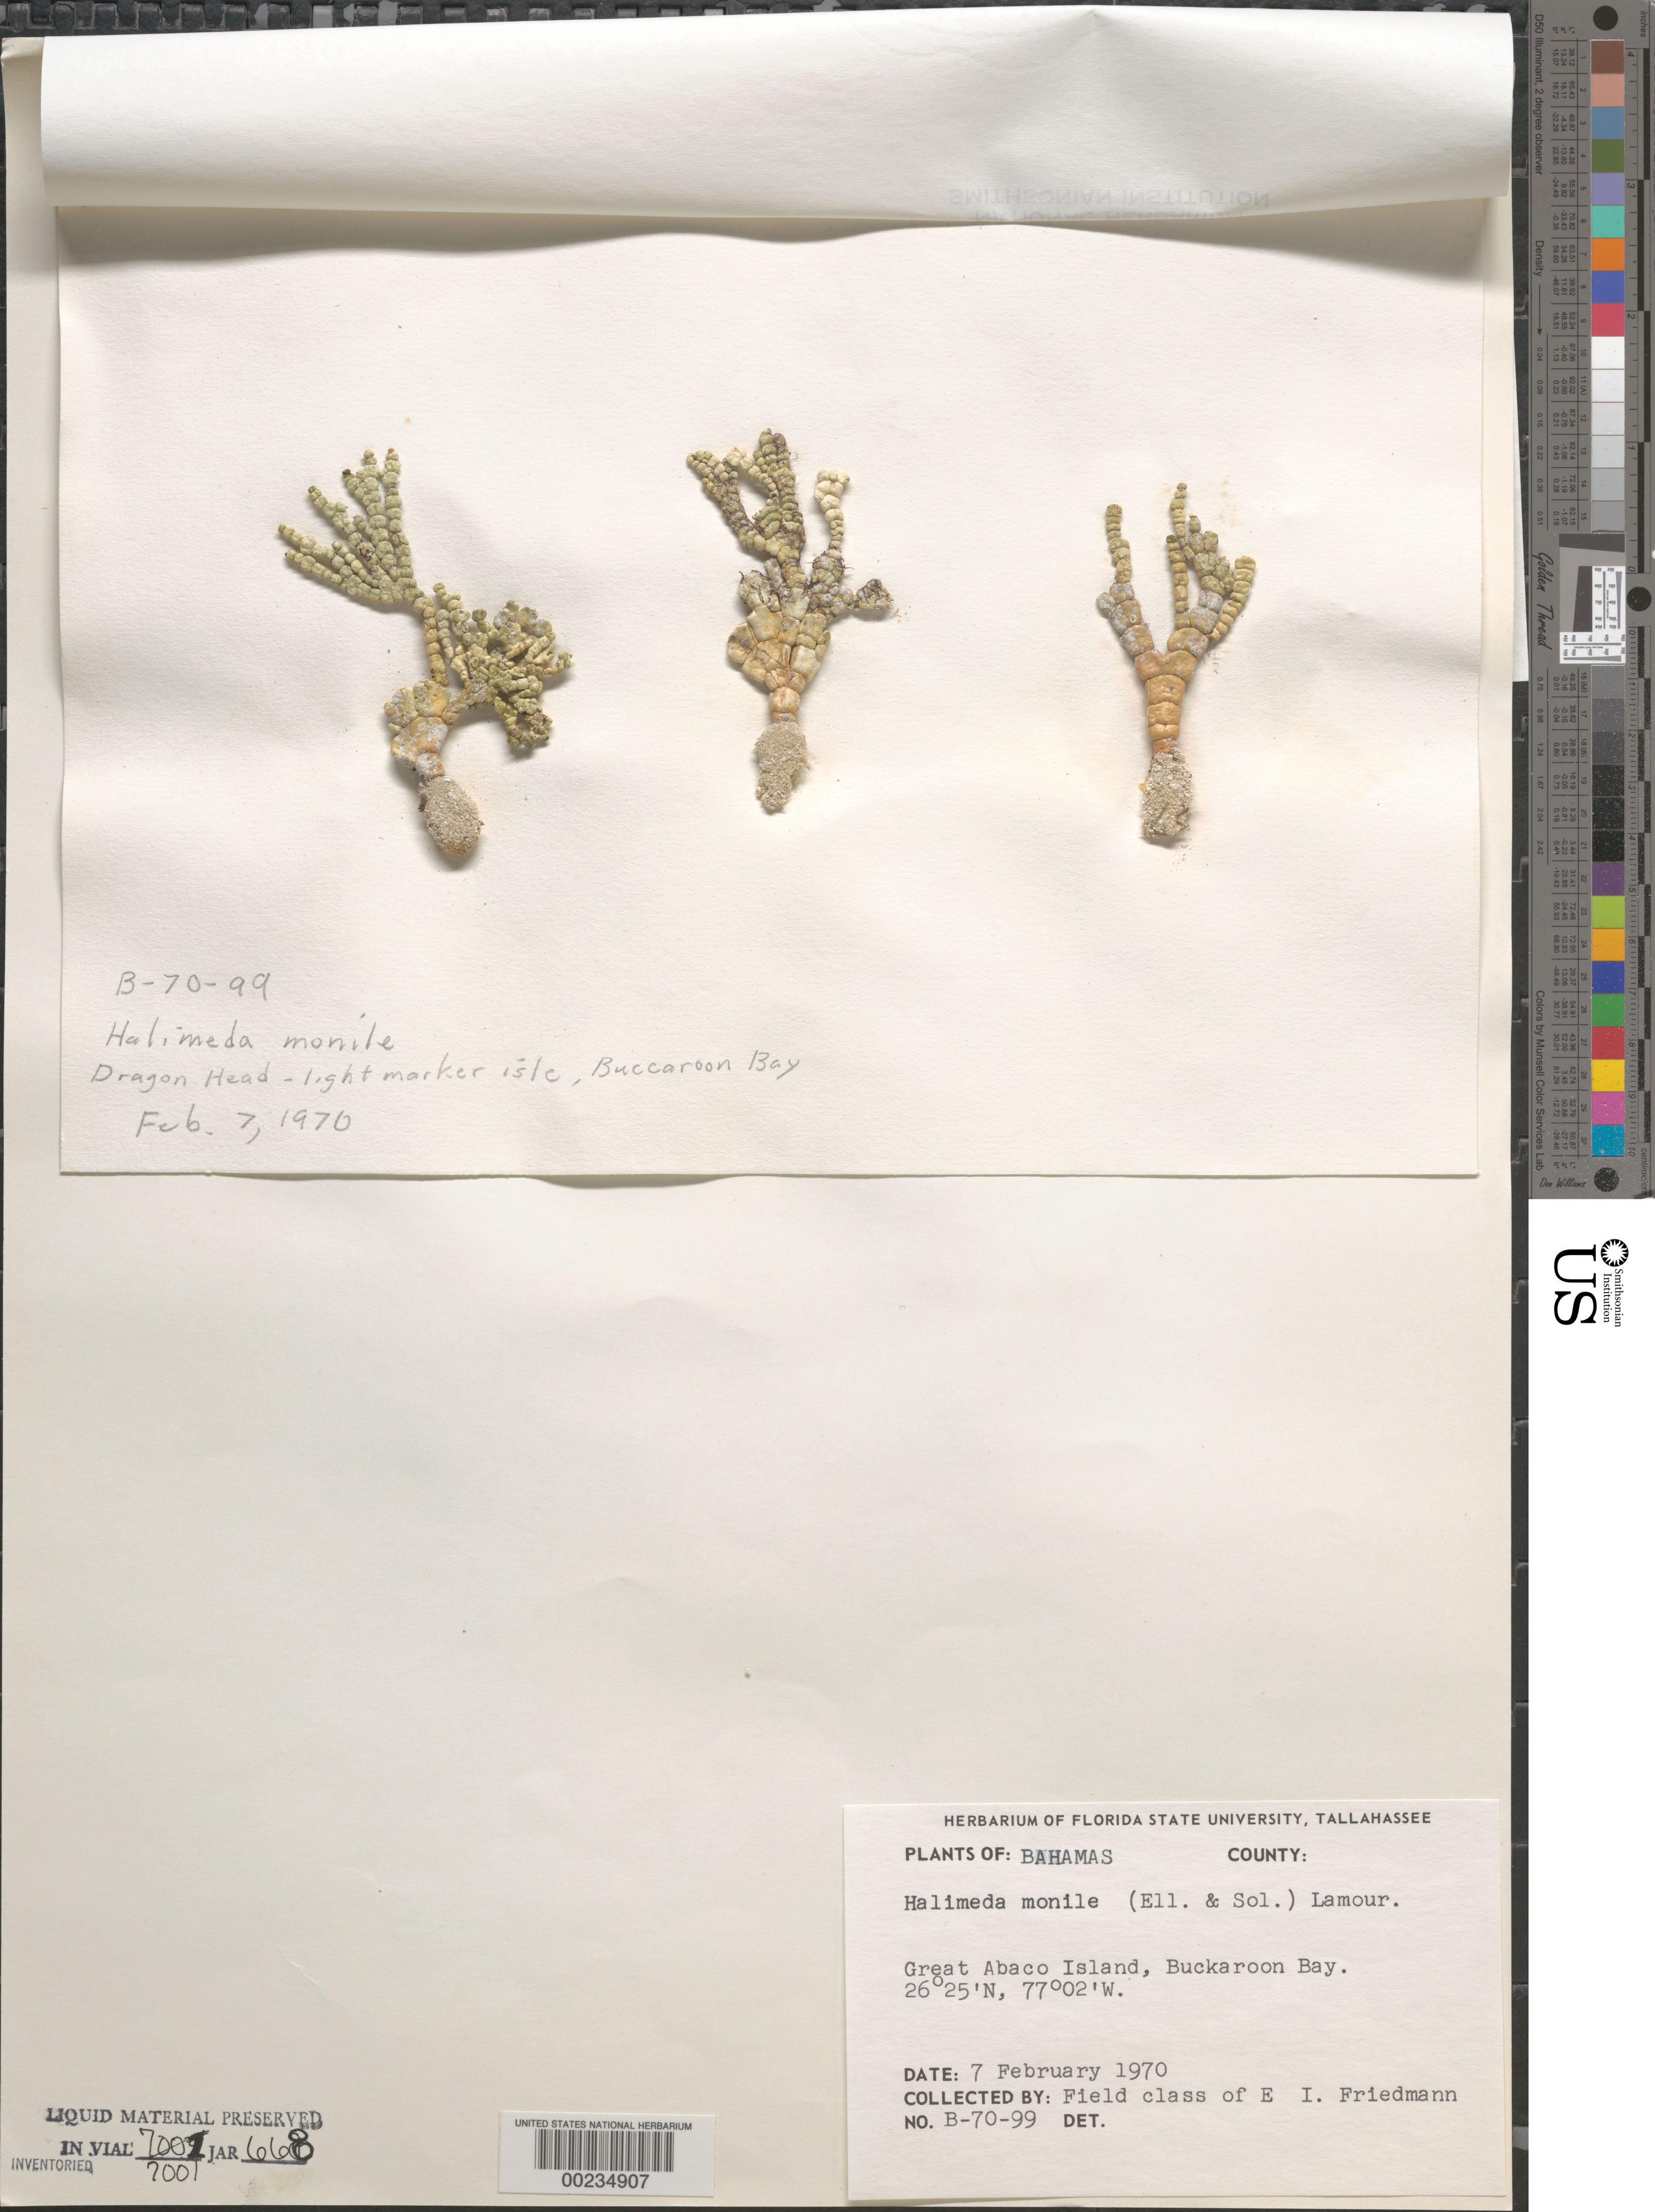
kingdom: Plantae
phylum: Chlorophyta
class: Ulvophyceae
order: Bryopsidales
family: Halimedaceae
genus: Halimeda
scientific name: Halimeda monile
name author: (J. Ellis & Sol.) J.V.Lamouroux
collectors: E. Friedmann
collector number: B-70-99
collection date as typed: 07 Feb 1970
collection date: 1970-02-07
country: Bahamas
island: Great Abaco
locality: Buckaroon Bay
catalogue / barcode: US 19718